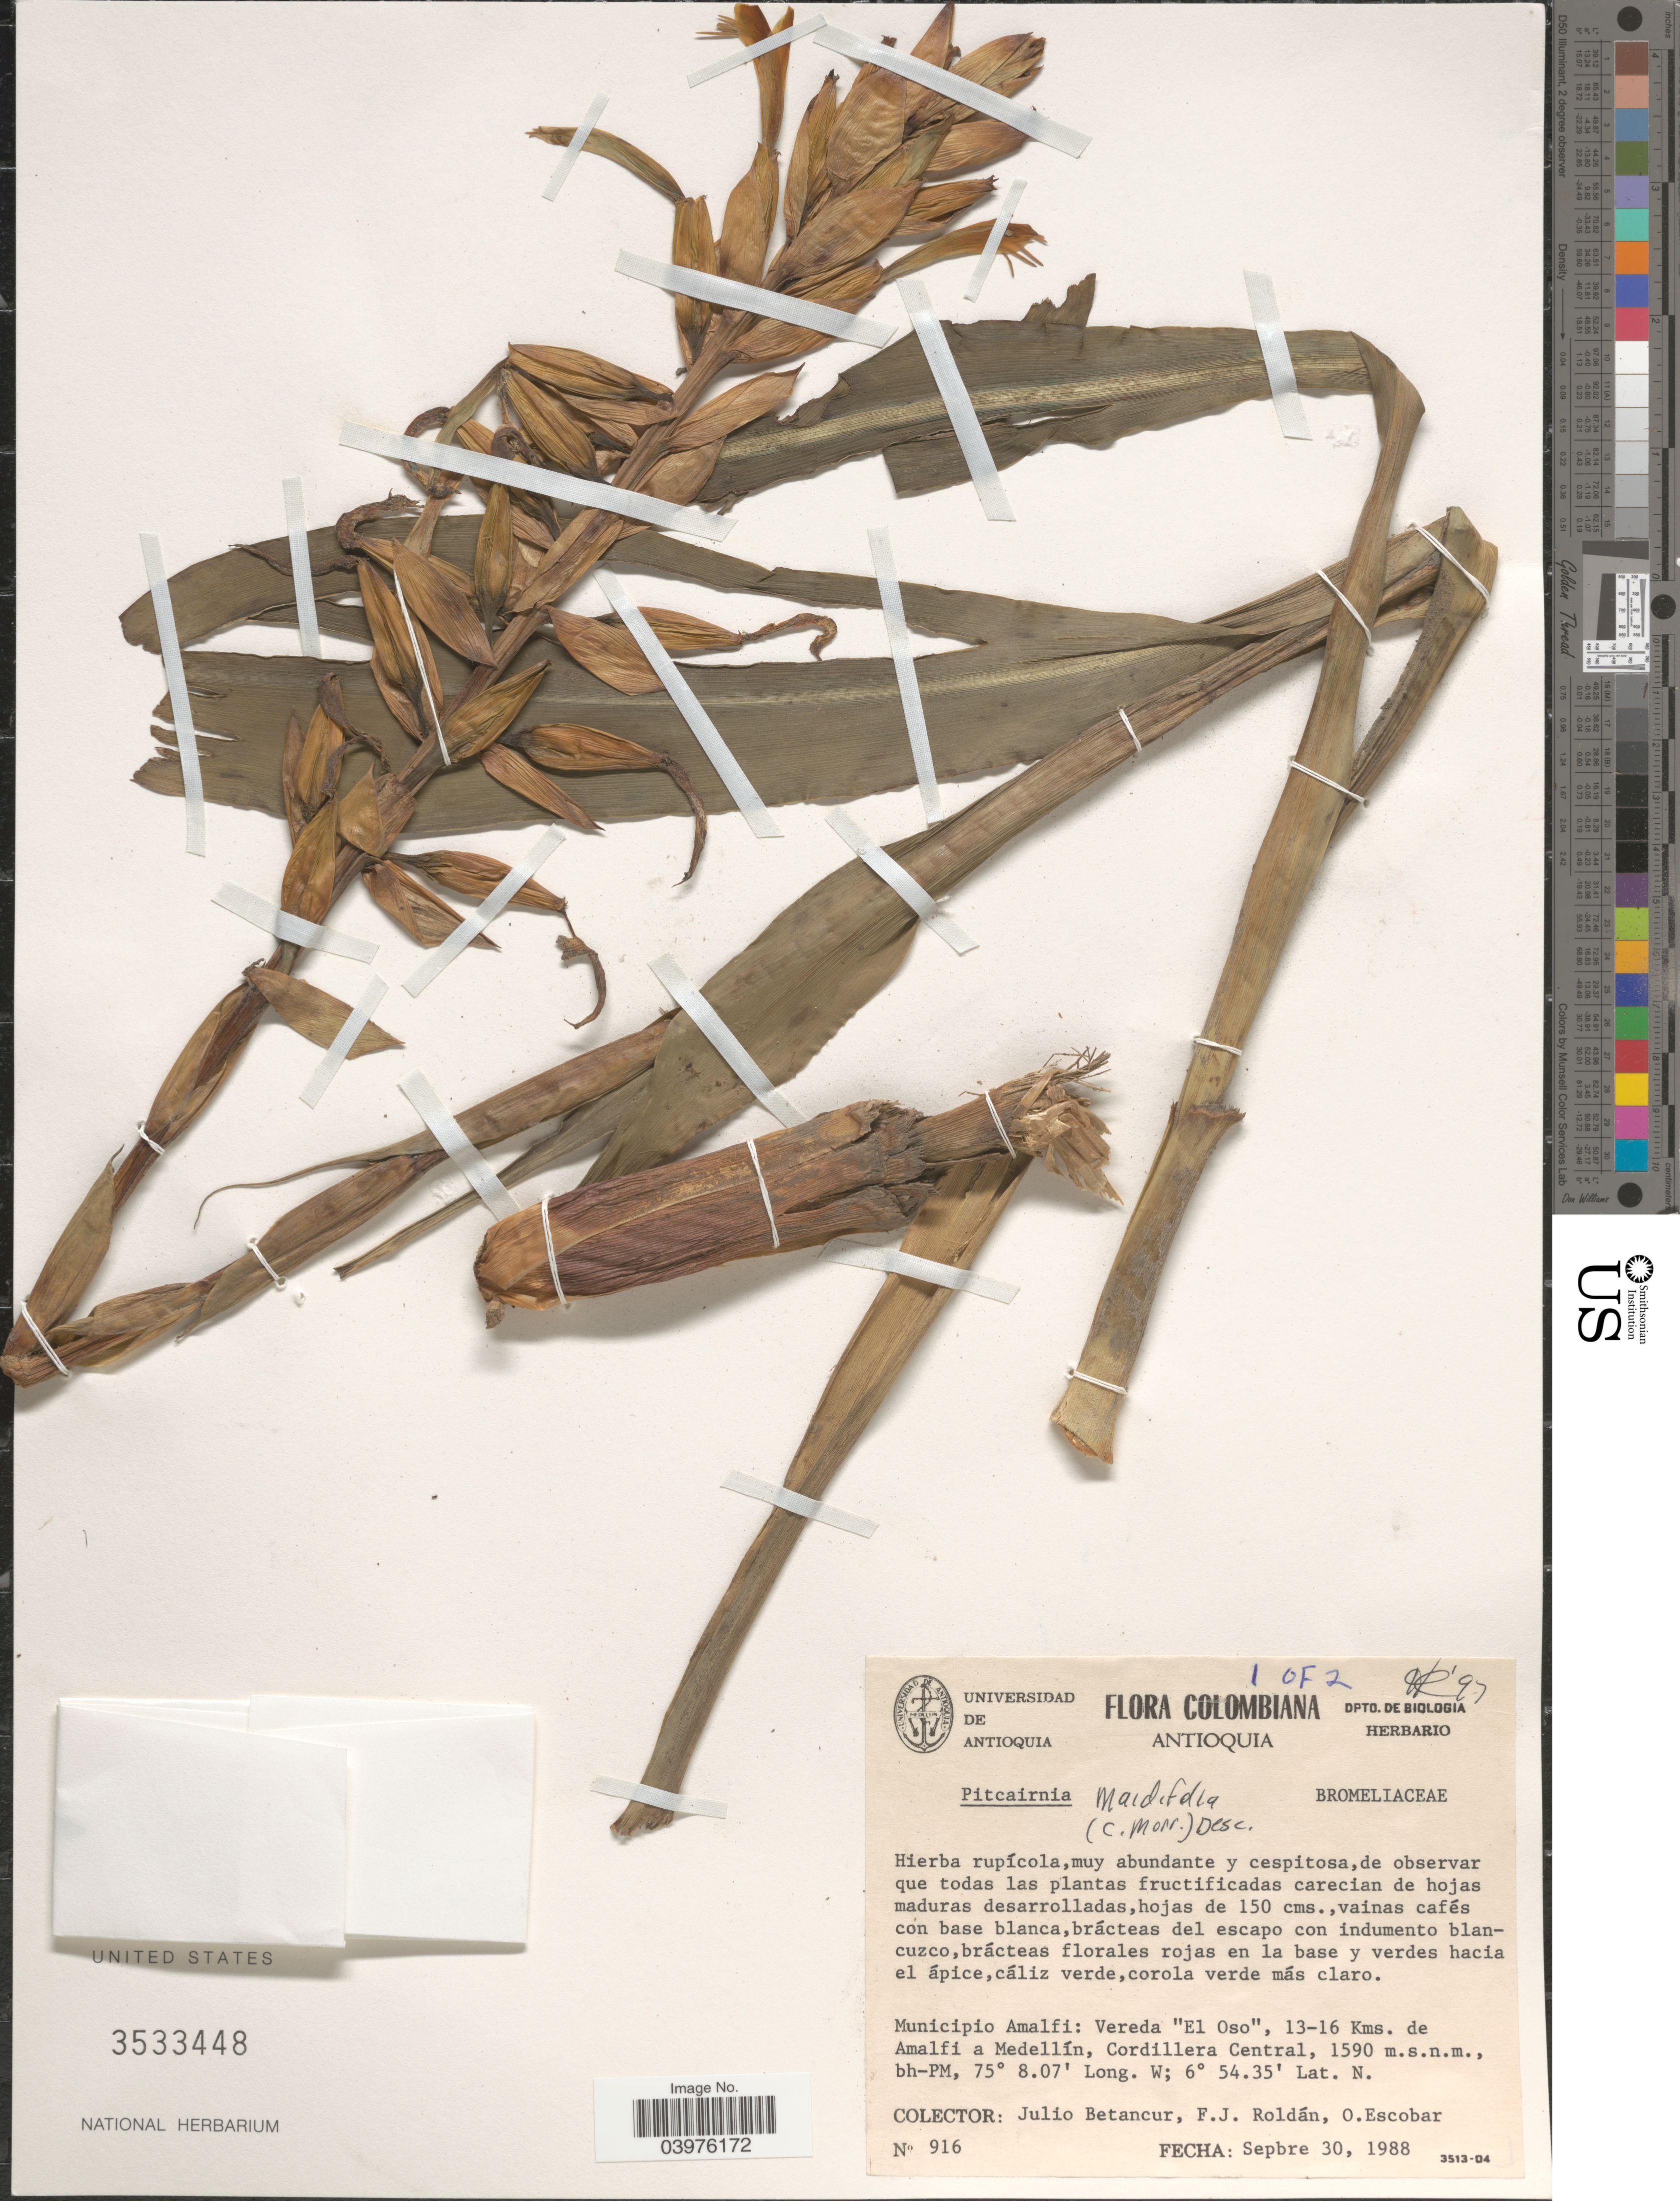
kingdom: Plantae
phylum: Tracheophyta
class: Liliopsida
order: Poales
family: Bromeliaceae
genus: Pitcairnia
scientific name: Pitcairnia maidifolia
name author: (C. Morren) Decne. ex Planch.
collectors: J. Betancur, F. J. Roldán & O. Escobar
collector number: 916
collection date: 1988-09-30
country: Colombia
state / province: Antioquia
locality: Municipio Amalfi: Vereda 'El Oso', 13-16 Kms. de Amalfi a Medellín, Cordillera Central.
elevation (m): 1590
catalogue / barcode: US 3533448